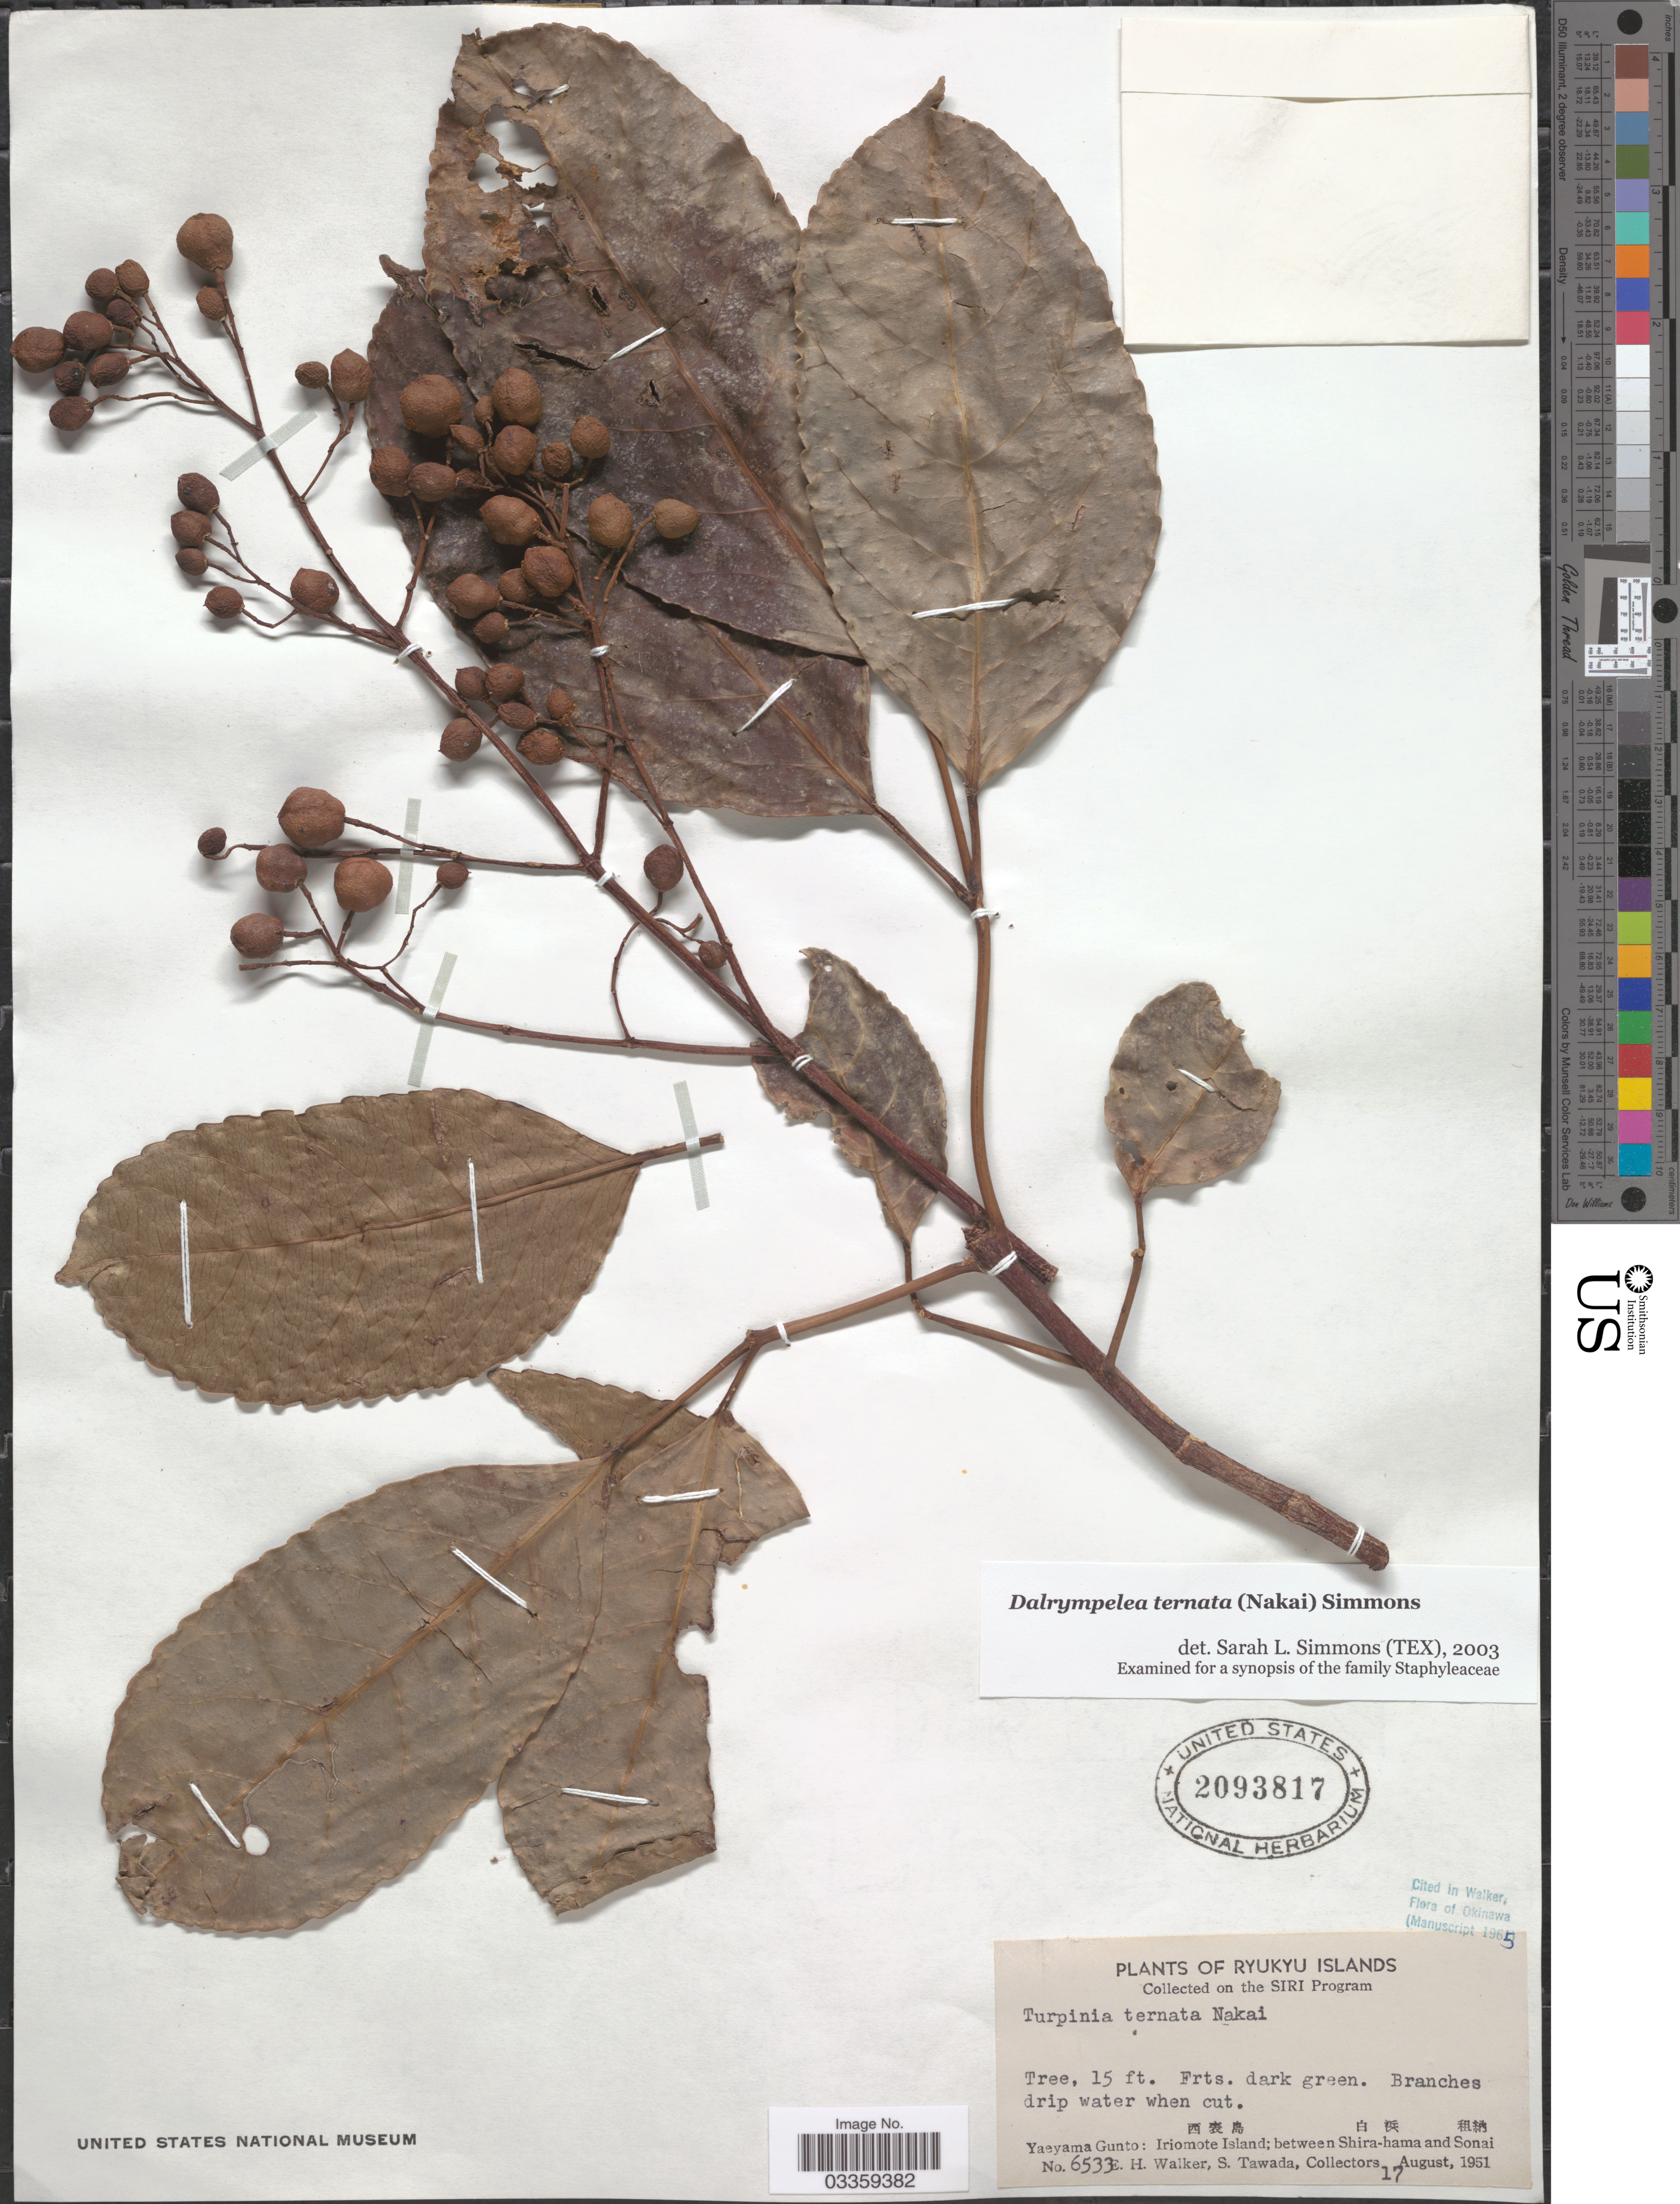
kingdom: Plantae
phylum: Tracheophyta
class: Magnoliopsida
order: Crossosomatales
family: Staphyleaceae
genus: Turpinia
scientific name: Turpinia ternata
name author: Nakai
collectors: E. H. Walker & S. Tawada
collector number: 6533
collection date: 1951-08-17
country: Japan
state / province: Okinawa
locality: Ryukyu Islands. Yaeyama Gunto: Iriomote Island; between Shira-hama and Sonai.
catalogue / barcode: US 2093817